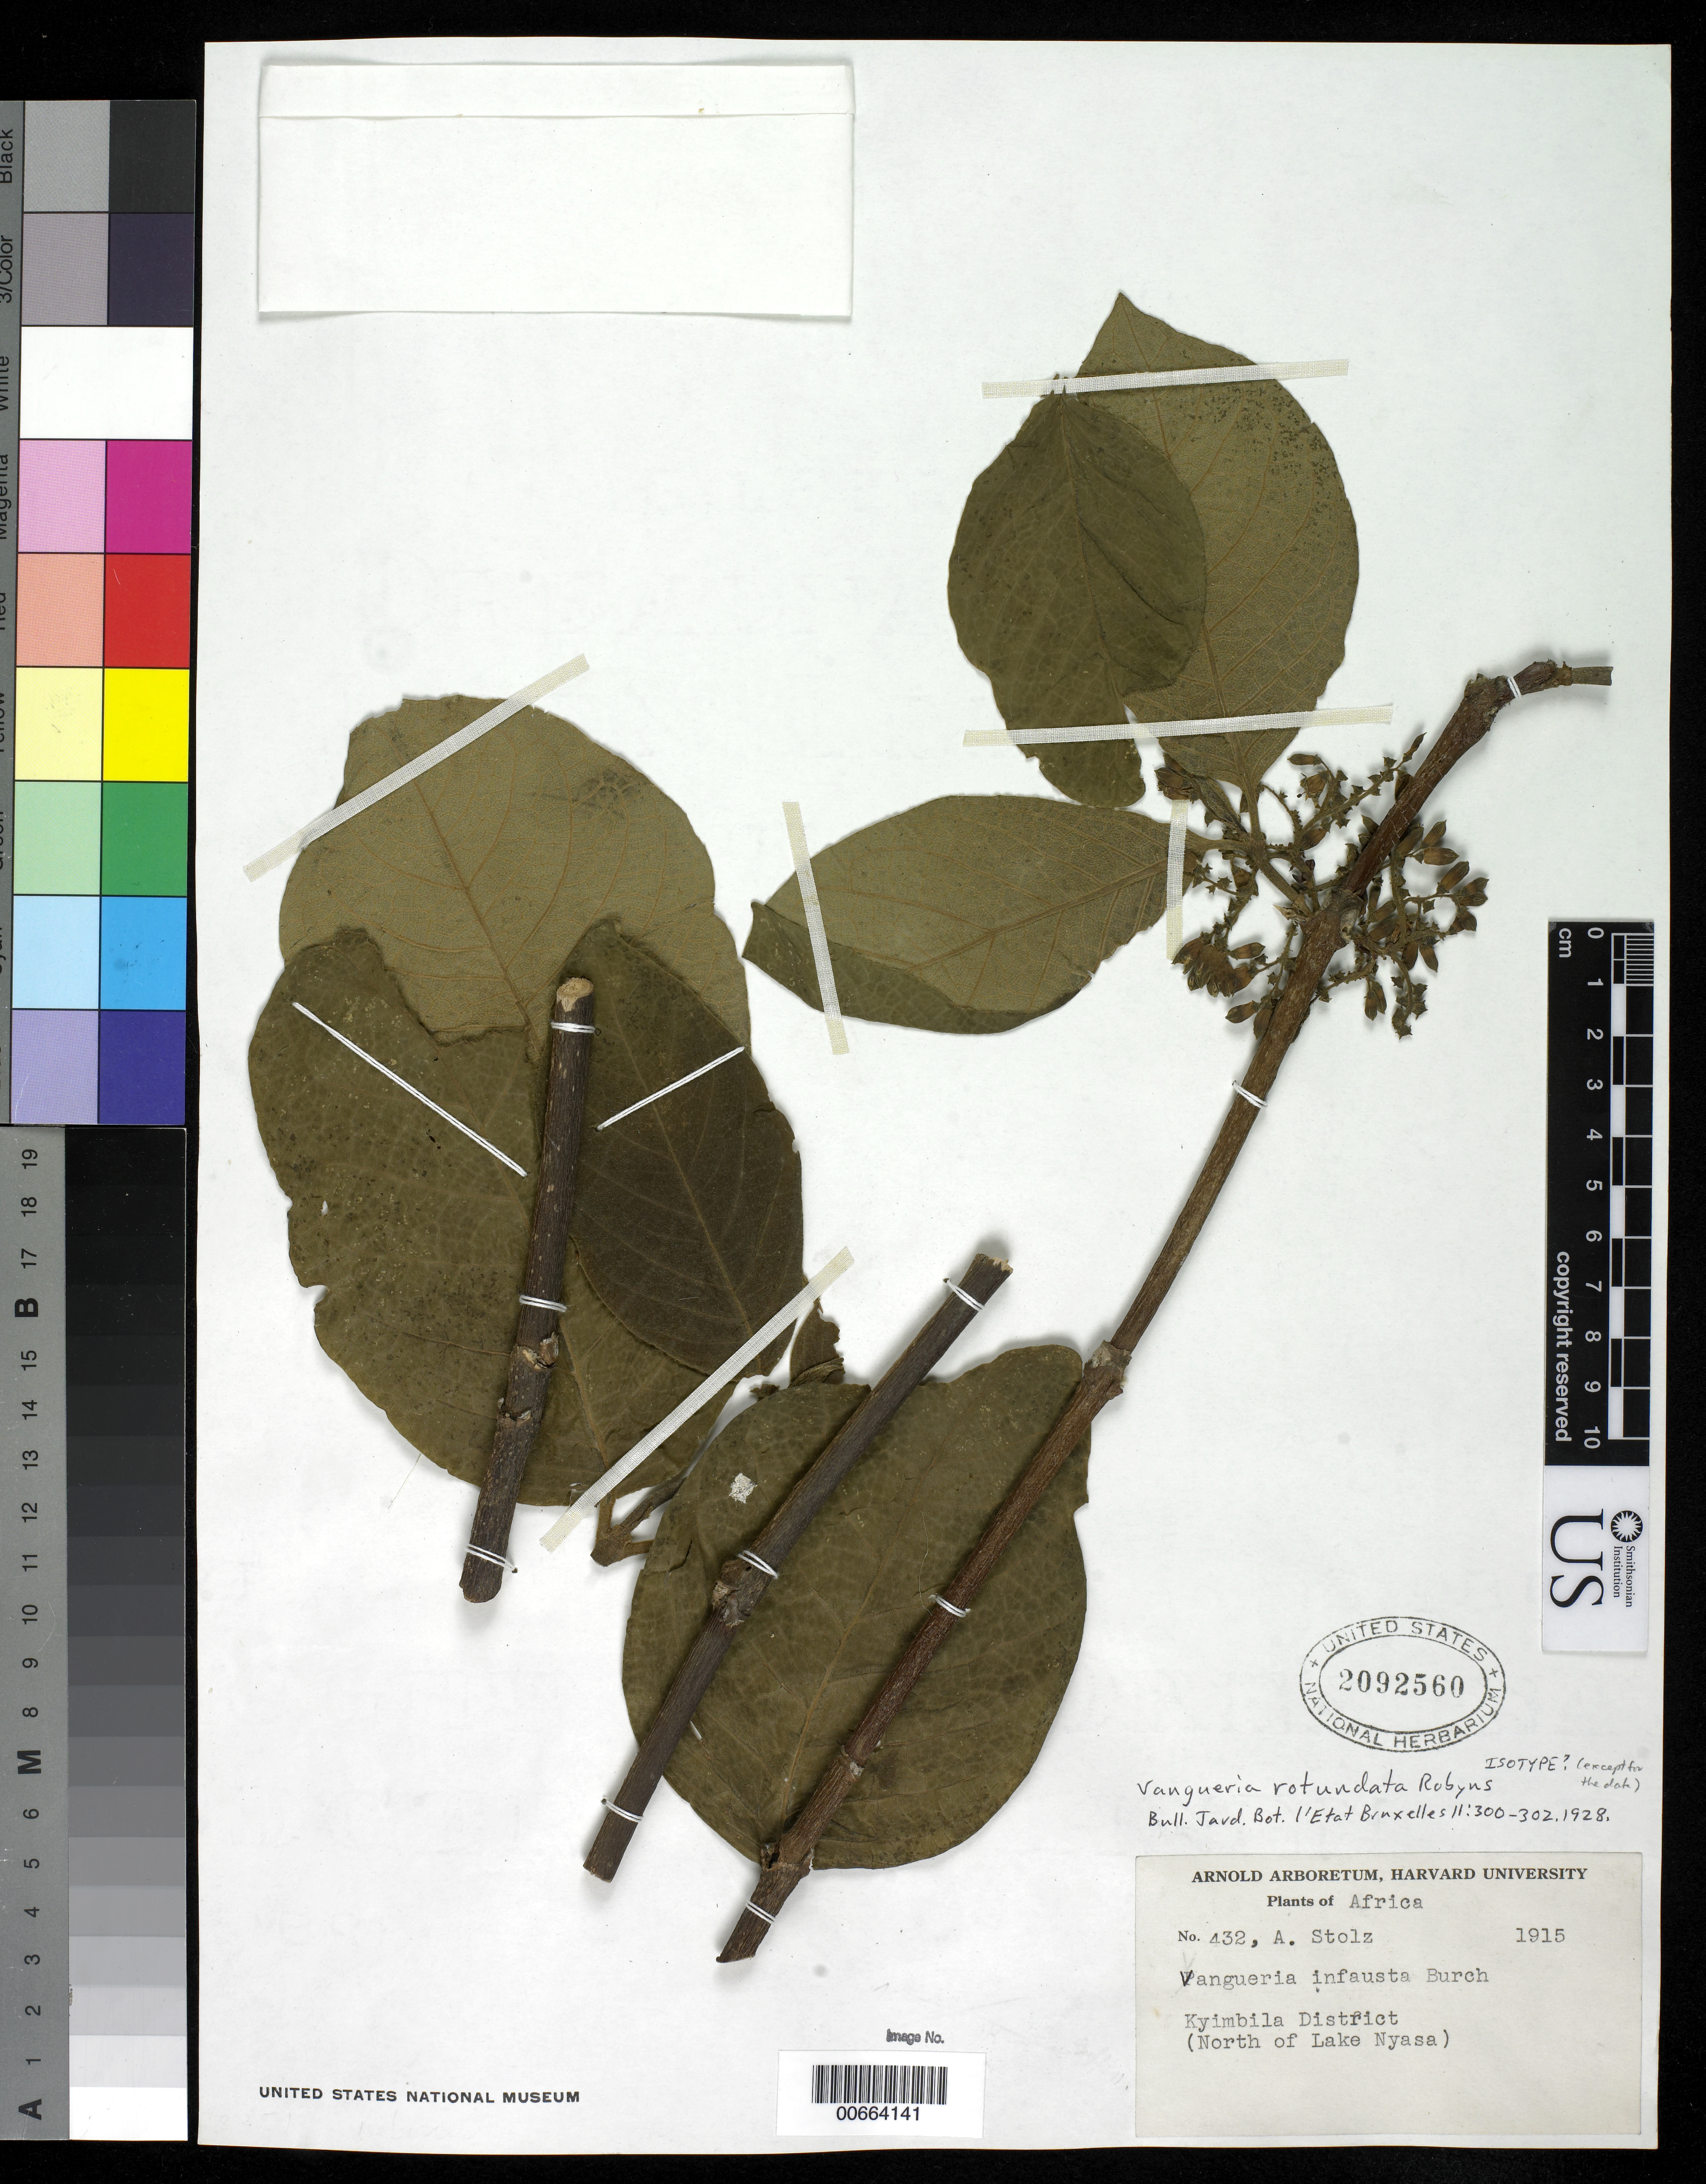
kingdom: Plantae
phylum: Tracheophyta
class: Magnoliopsida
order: Gentianales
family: Rubiaceae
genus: Vangueria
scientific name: Vangueria rotundata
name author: Robyns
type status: Possible Isotype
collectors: A. Stoltz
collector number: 432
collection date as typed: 1915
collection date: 1915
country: Tanzania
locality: Kyimbila District (north of Lake Nyasa).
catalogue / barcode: US 2092560